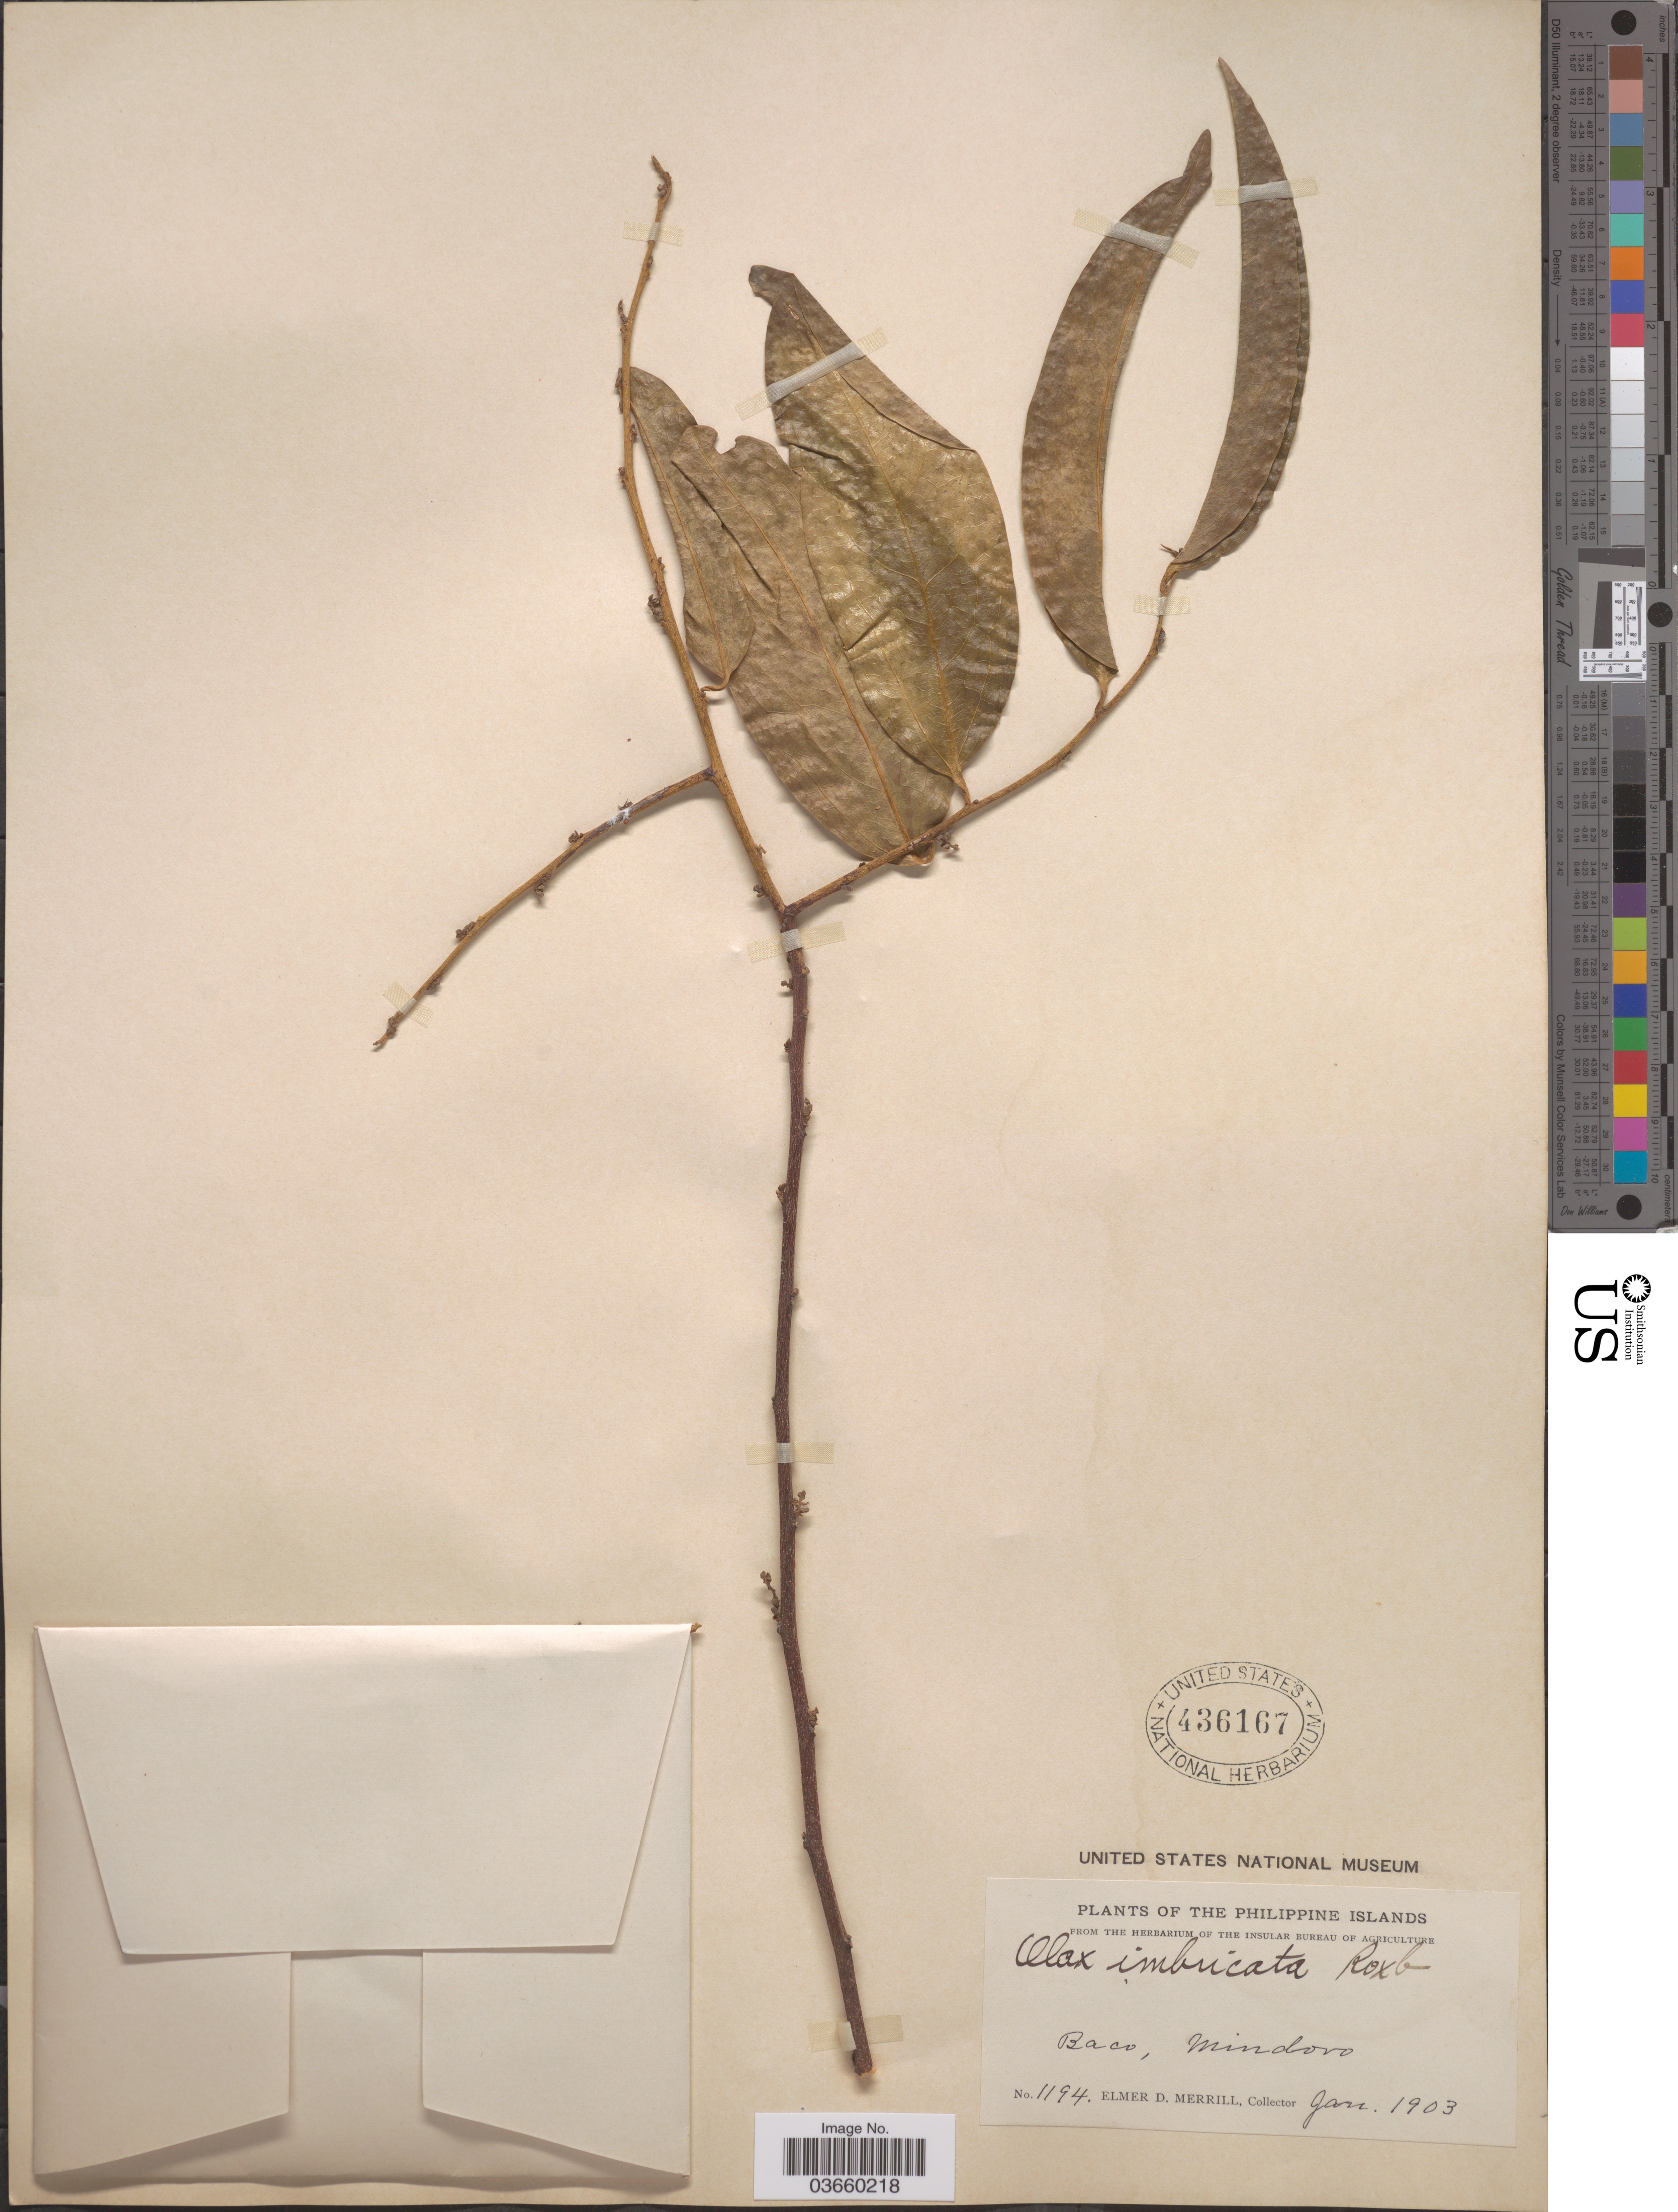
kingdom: Plantae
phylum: Tracheophyta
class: Magnoliopsida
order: Santalales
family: Olacaceae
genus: Olax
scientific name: Olax imbricata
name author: Roxb.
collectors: E. D. Merrill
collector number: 1194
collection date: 1903-01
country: Philippines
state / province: Mimaropa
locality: The Philippine Islands. Baco, Mindoro.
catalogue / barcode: US 436167